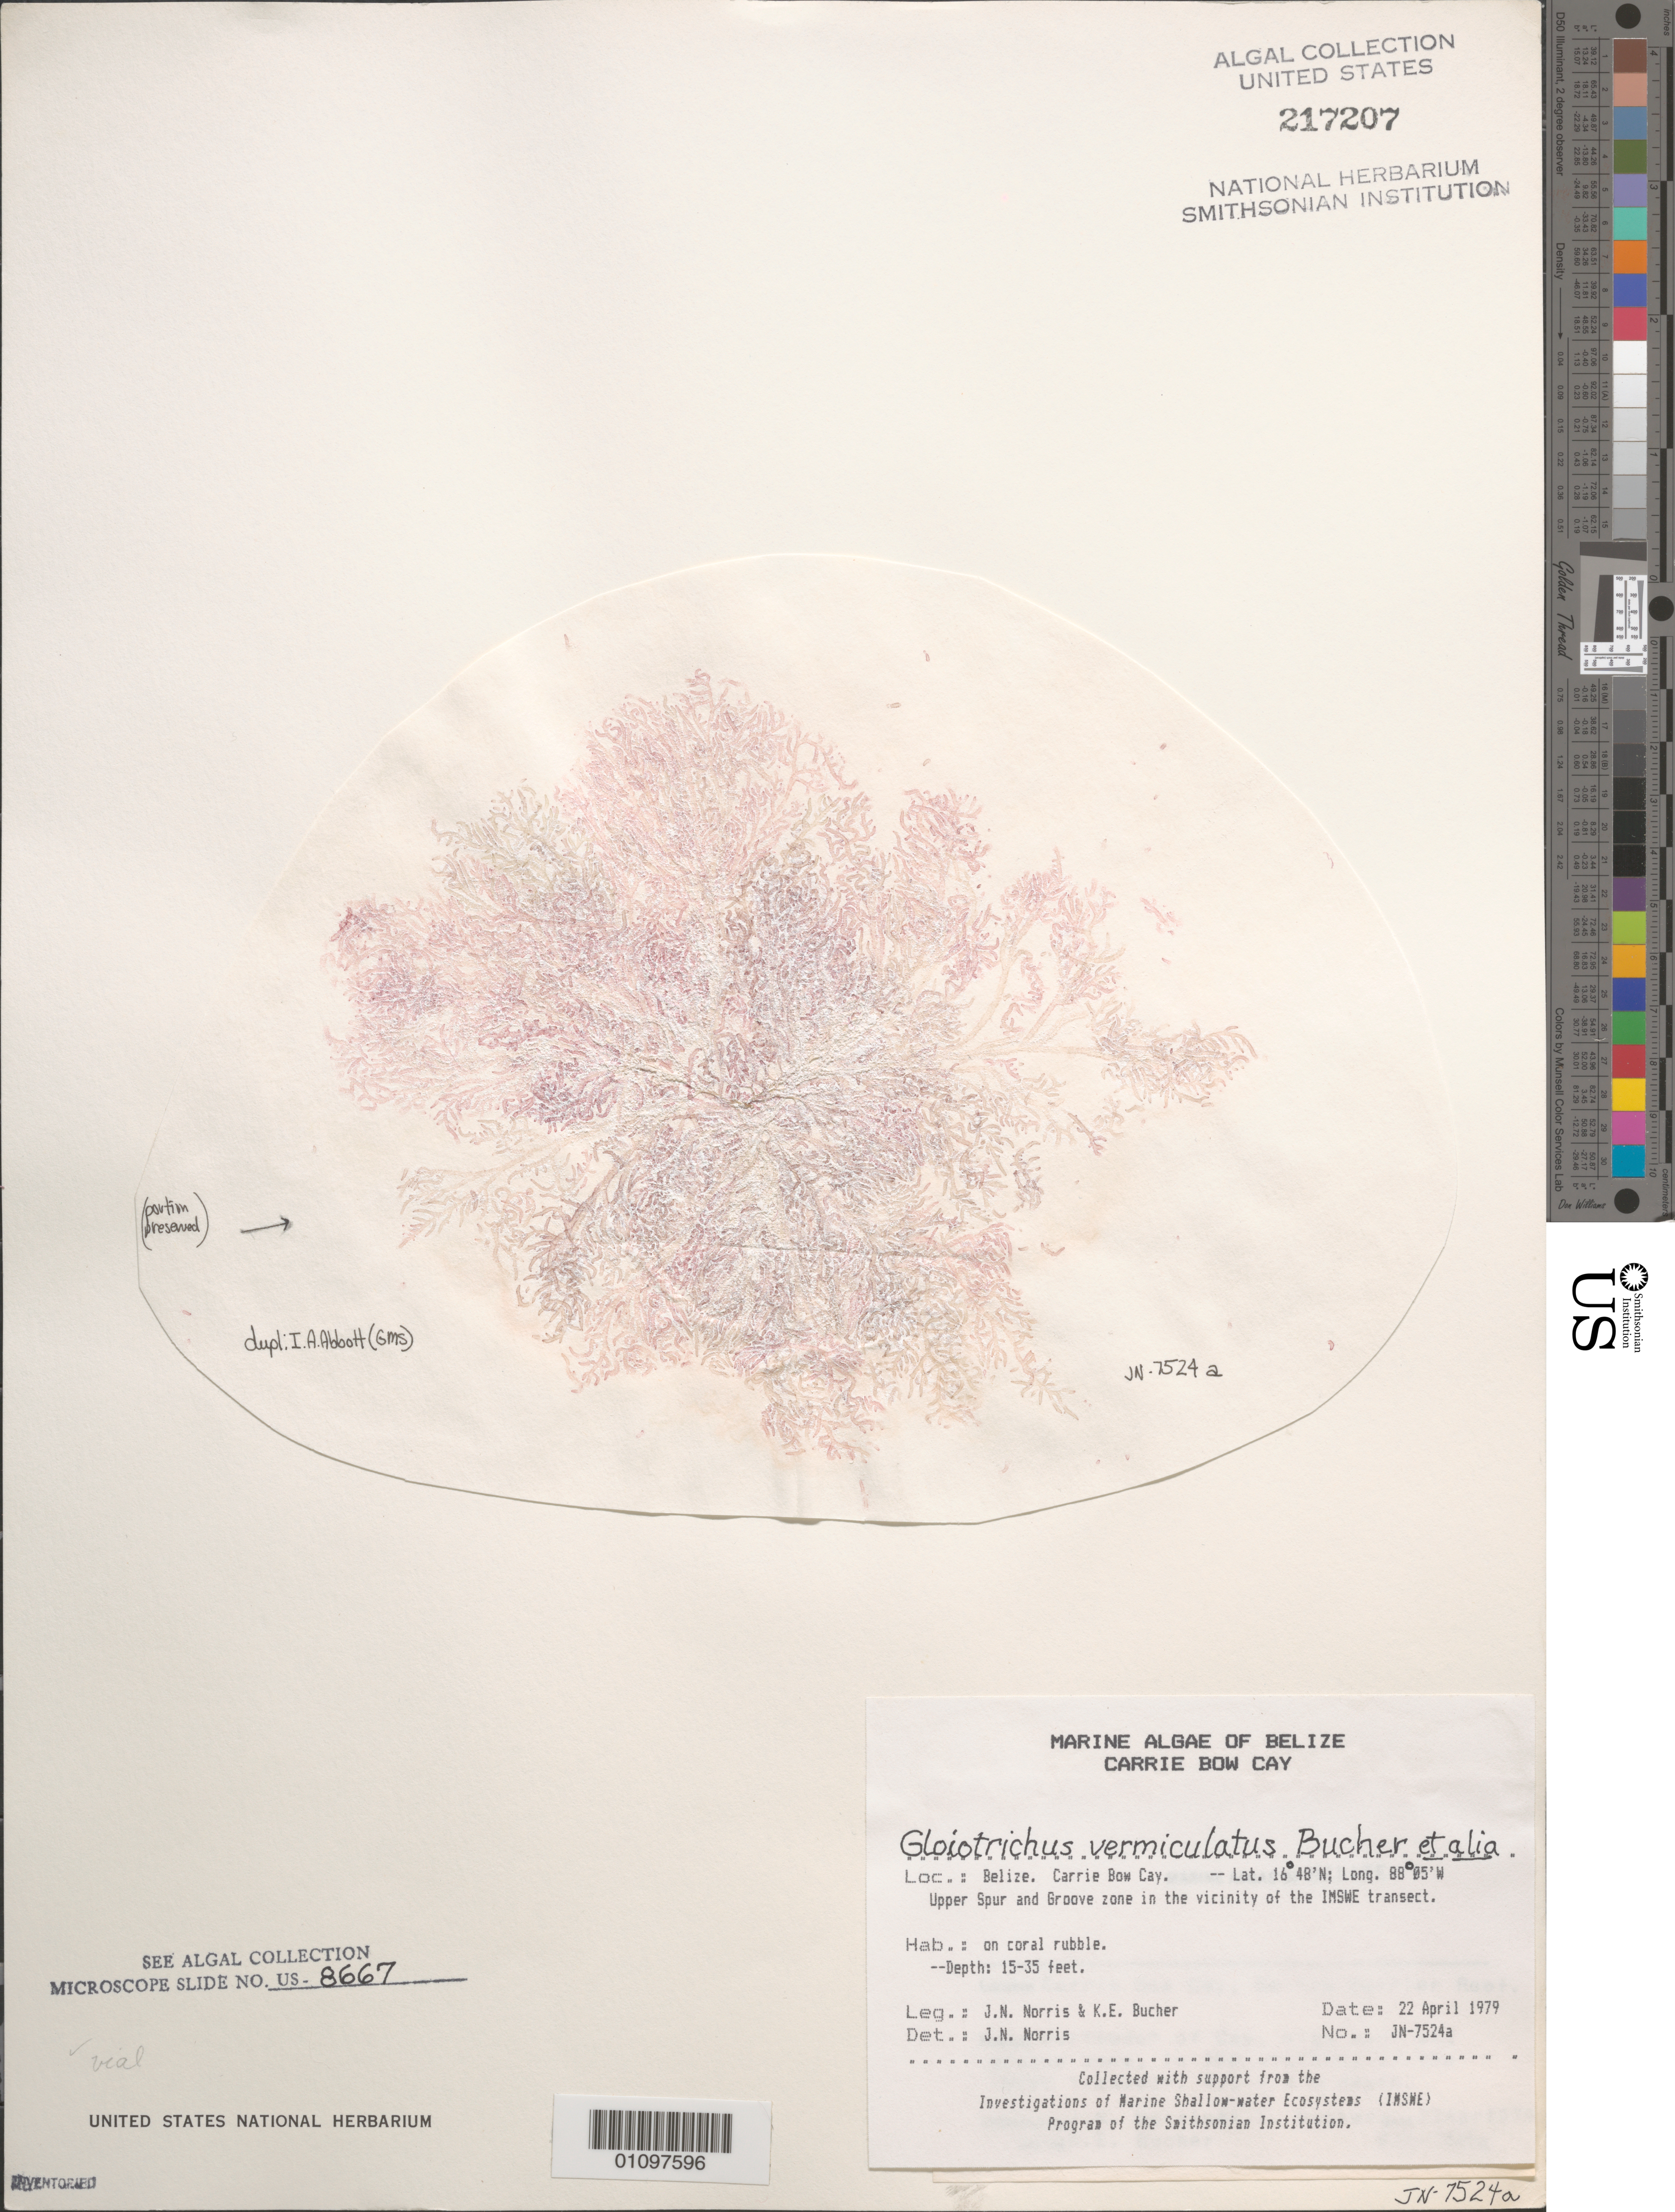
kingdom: Plantae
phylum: Rhodophyta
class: Florideophyceae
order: Nemaliales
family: Liagoraceae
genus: Gloiotrichus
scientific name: Gloiotrichus vermiculatus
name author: K.E. Bucher et al.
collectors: J. N. Norris & K. E. Bucher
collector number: JN-7524a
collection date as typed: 22 Apr 1979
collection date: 1979-04-22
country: Belize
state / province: Stann Creek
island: Carrie Bow Cay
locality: Upper spur and groove zone, in IMSWE transect area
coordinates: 16 48'N, 88 05'W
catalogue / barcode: US 217207